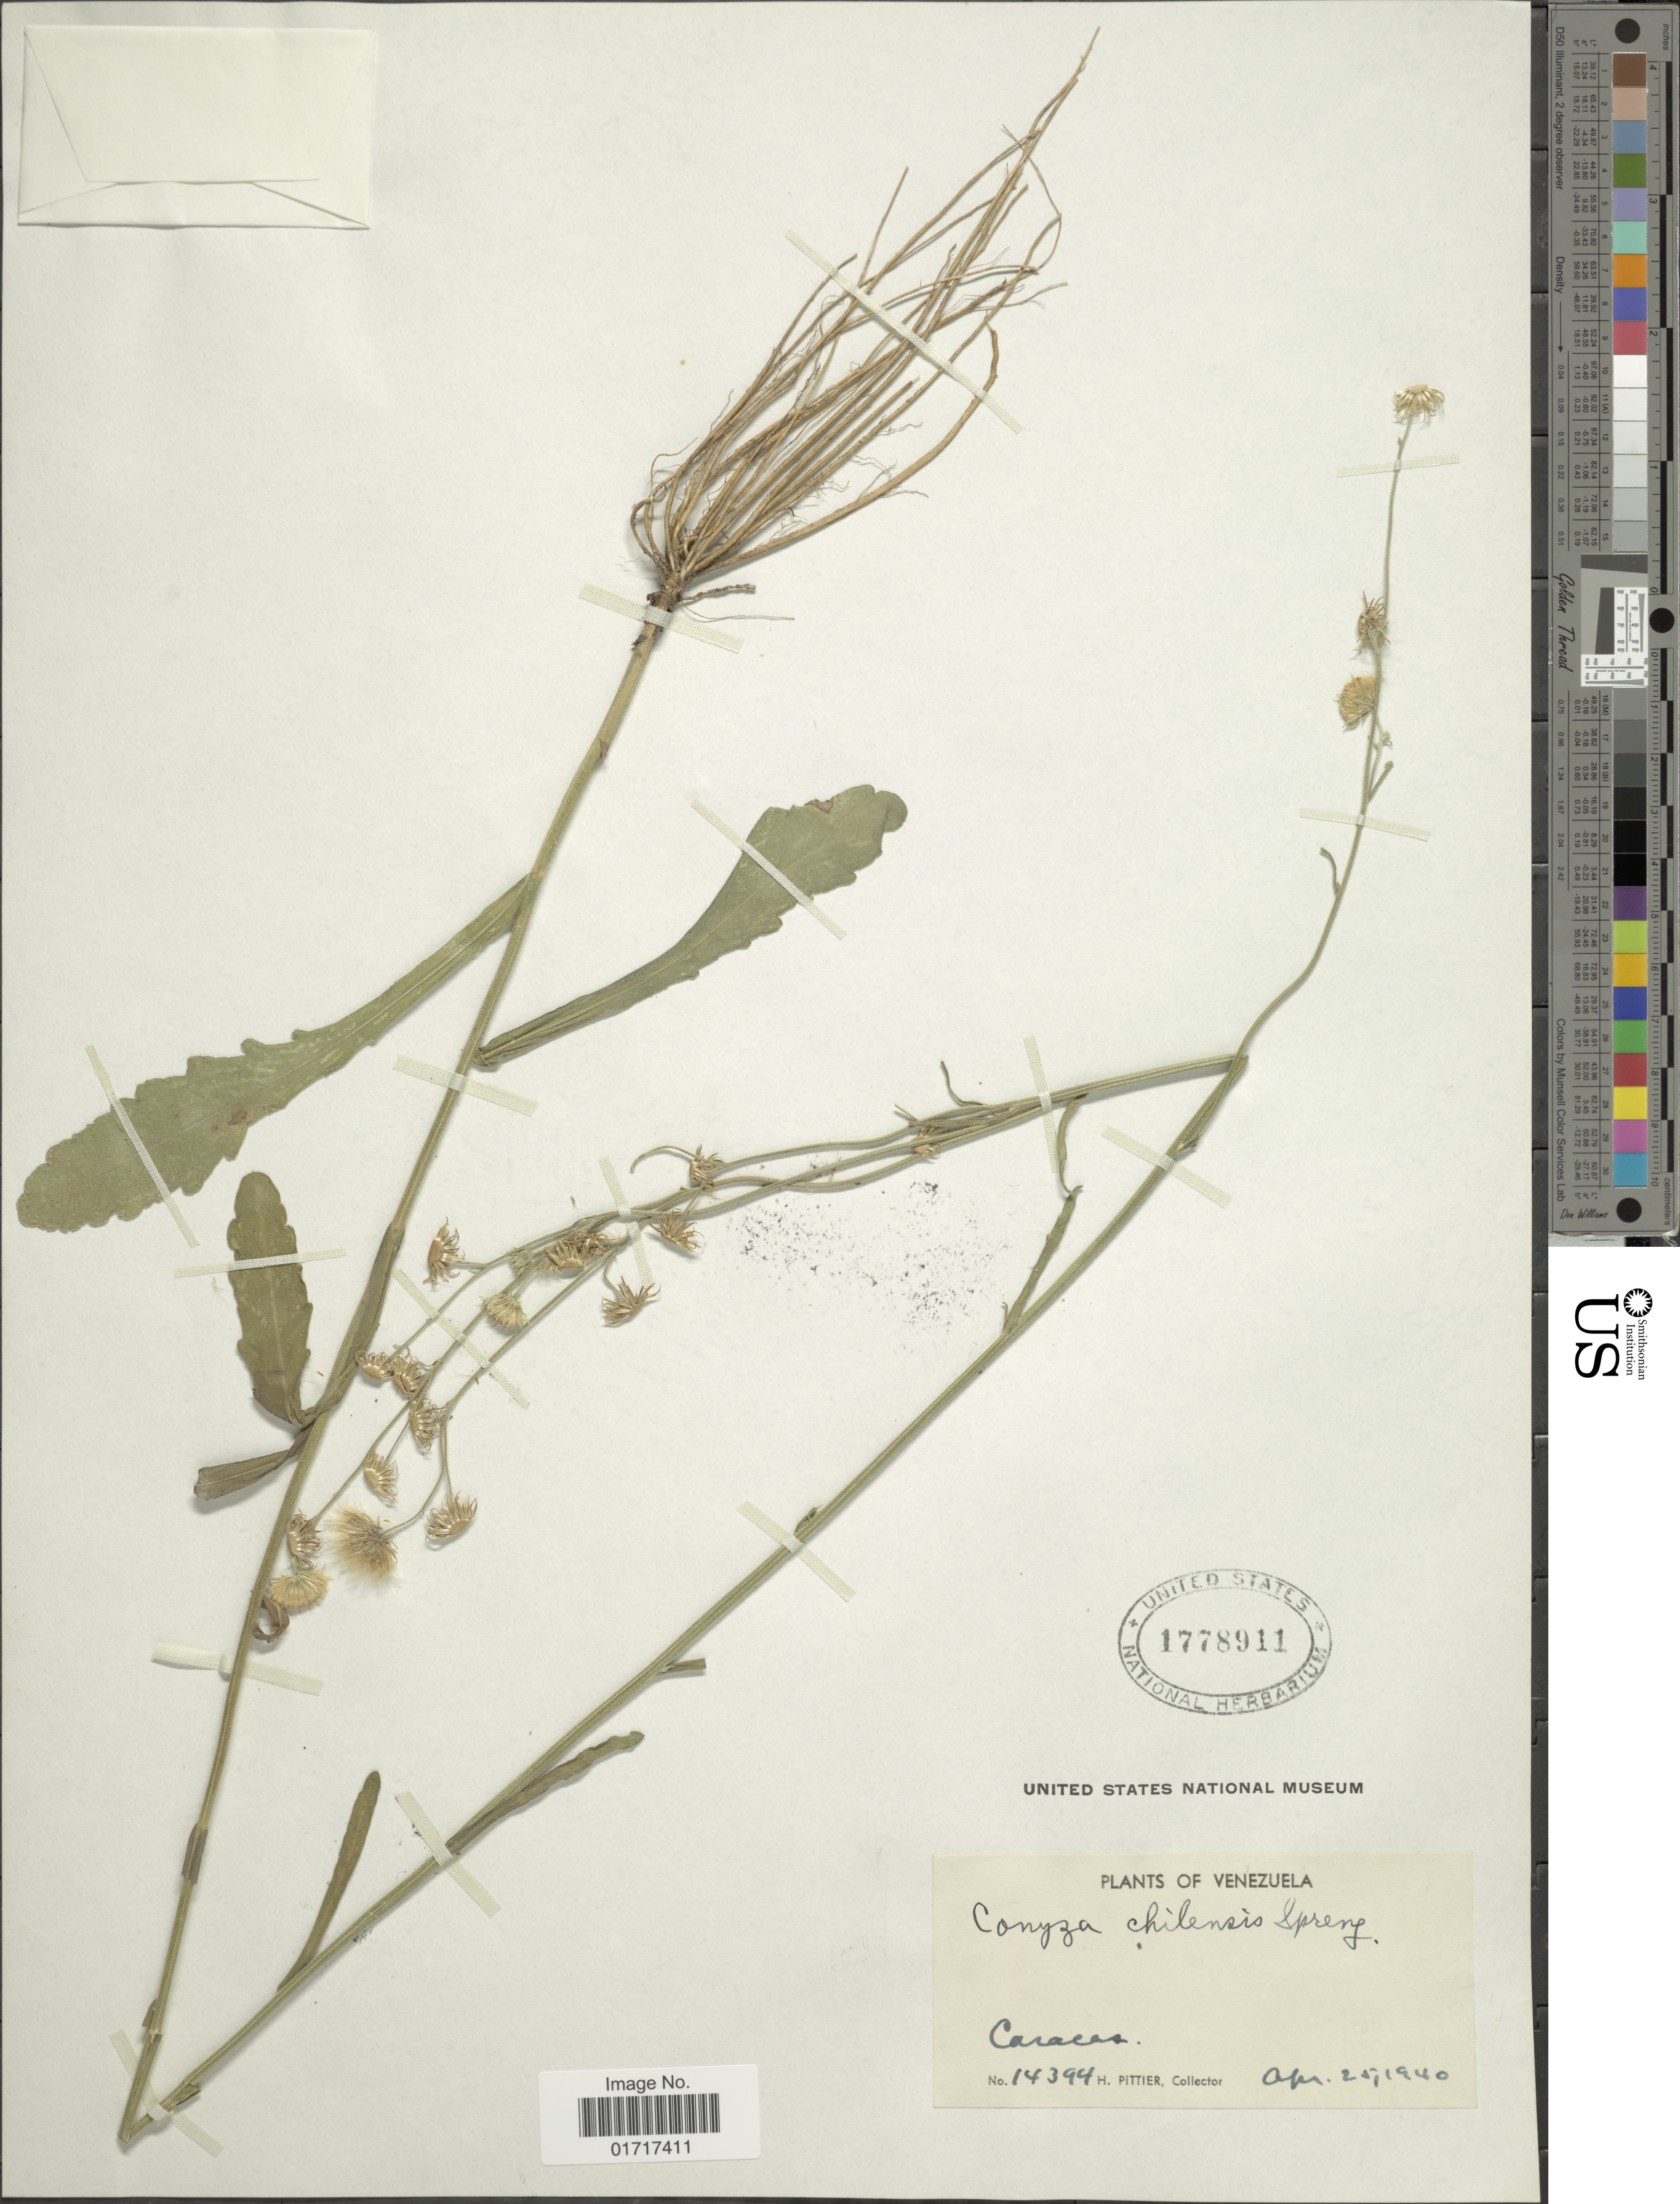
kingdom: Plantae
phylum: Tracheophyta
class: Magnoliopsida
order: Asterales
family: Asteraceae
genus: Conyza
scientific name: Conyza primulaefolia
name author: (Lam.) Cuatrec. & Lourteig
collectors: H. F. Pittier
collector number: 14394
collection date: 1940-04-25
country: Venezuela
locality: Caracas.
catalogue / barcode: US 1778911